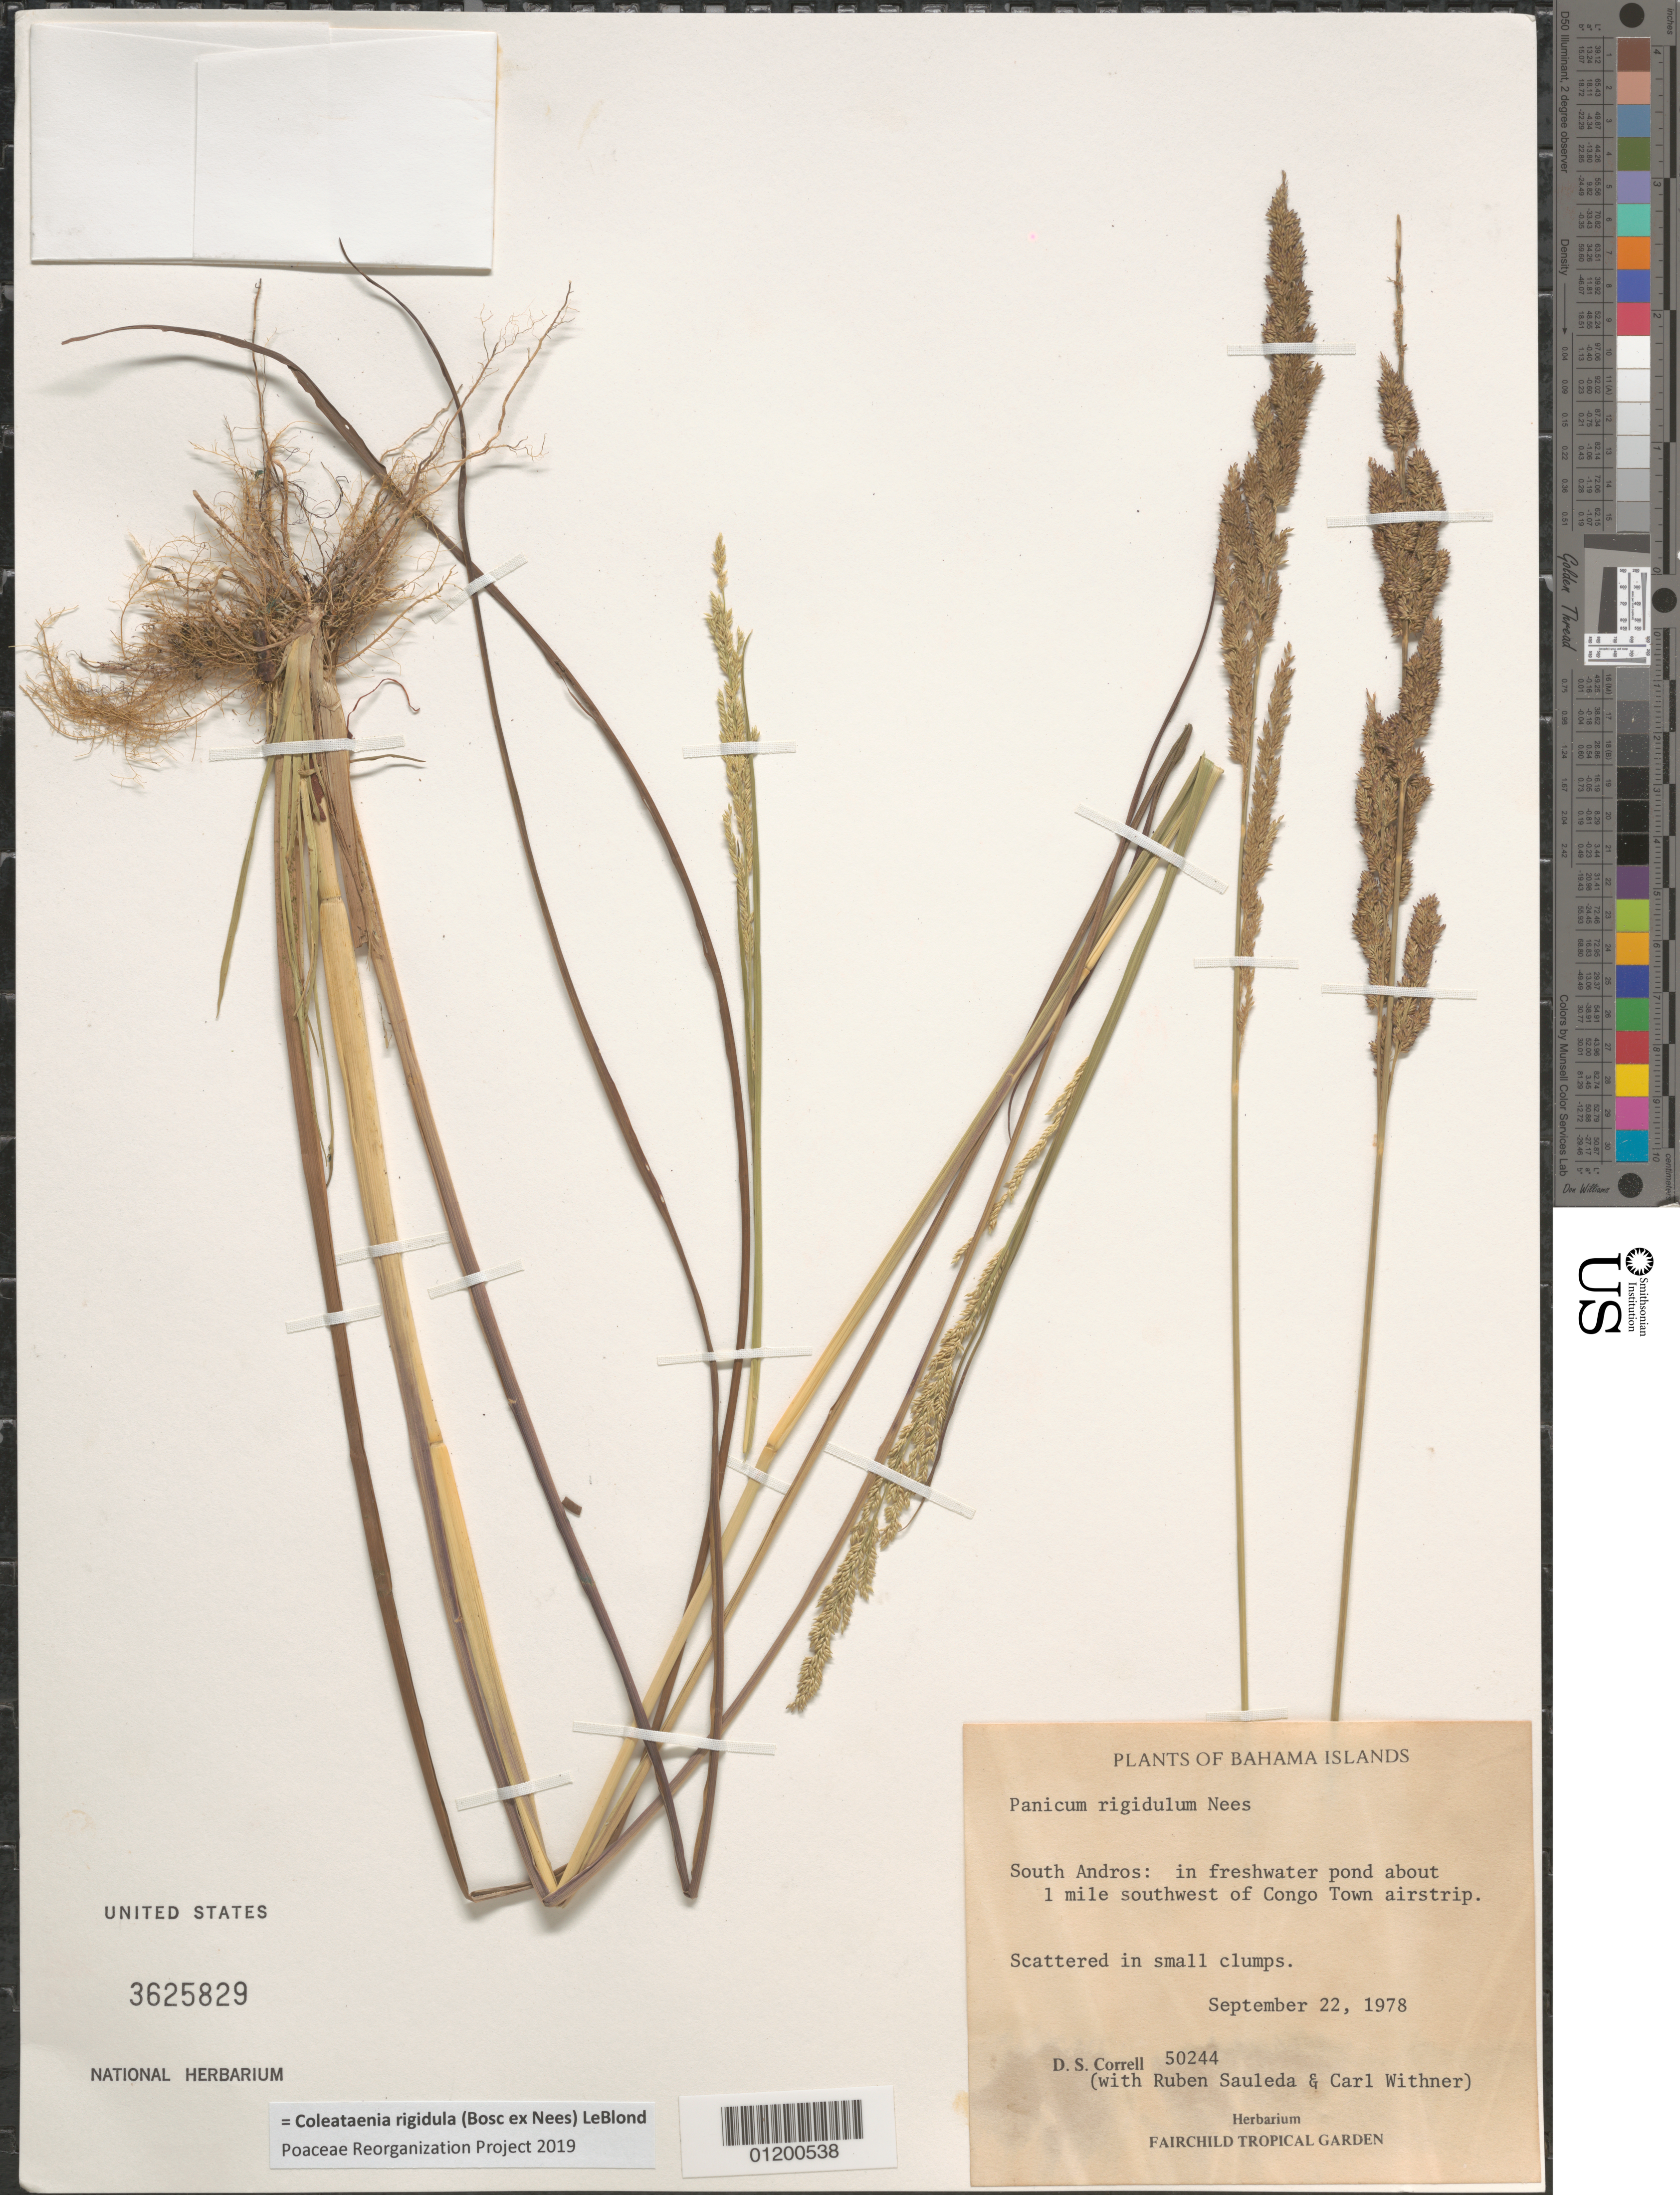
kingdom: Plantae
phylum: Tracheophyta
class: Liliopsida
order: Poales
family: Poaceae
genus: Panicum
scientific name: Panicum rigidulum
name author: Bosc ex Nees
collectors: D. S. Correll, R. Sauleda & C. L. Withner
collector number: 50244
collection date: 1978-09-22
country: Bahamas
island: South Andros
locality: In freshwater pond about 1 mile SW of Congo Town airstrip.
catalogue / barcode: US 3625829